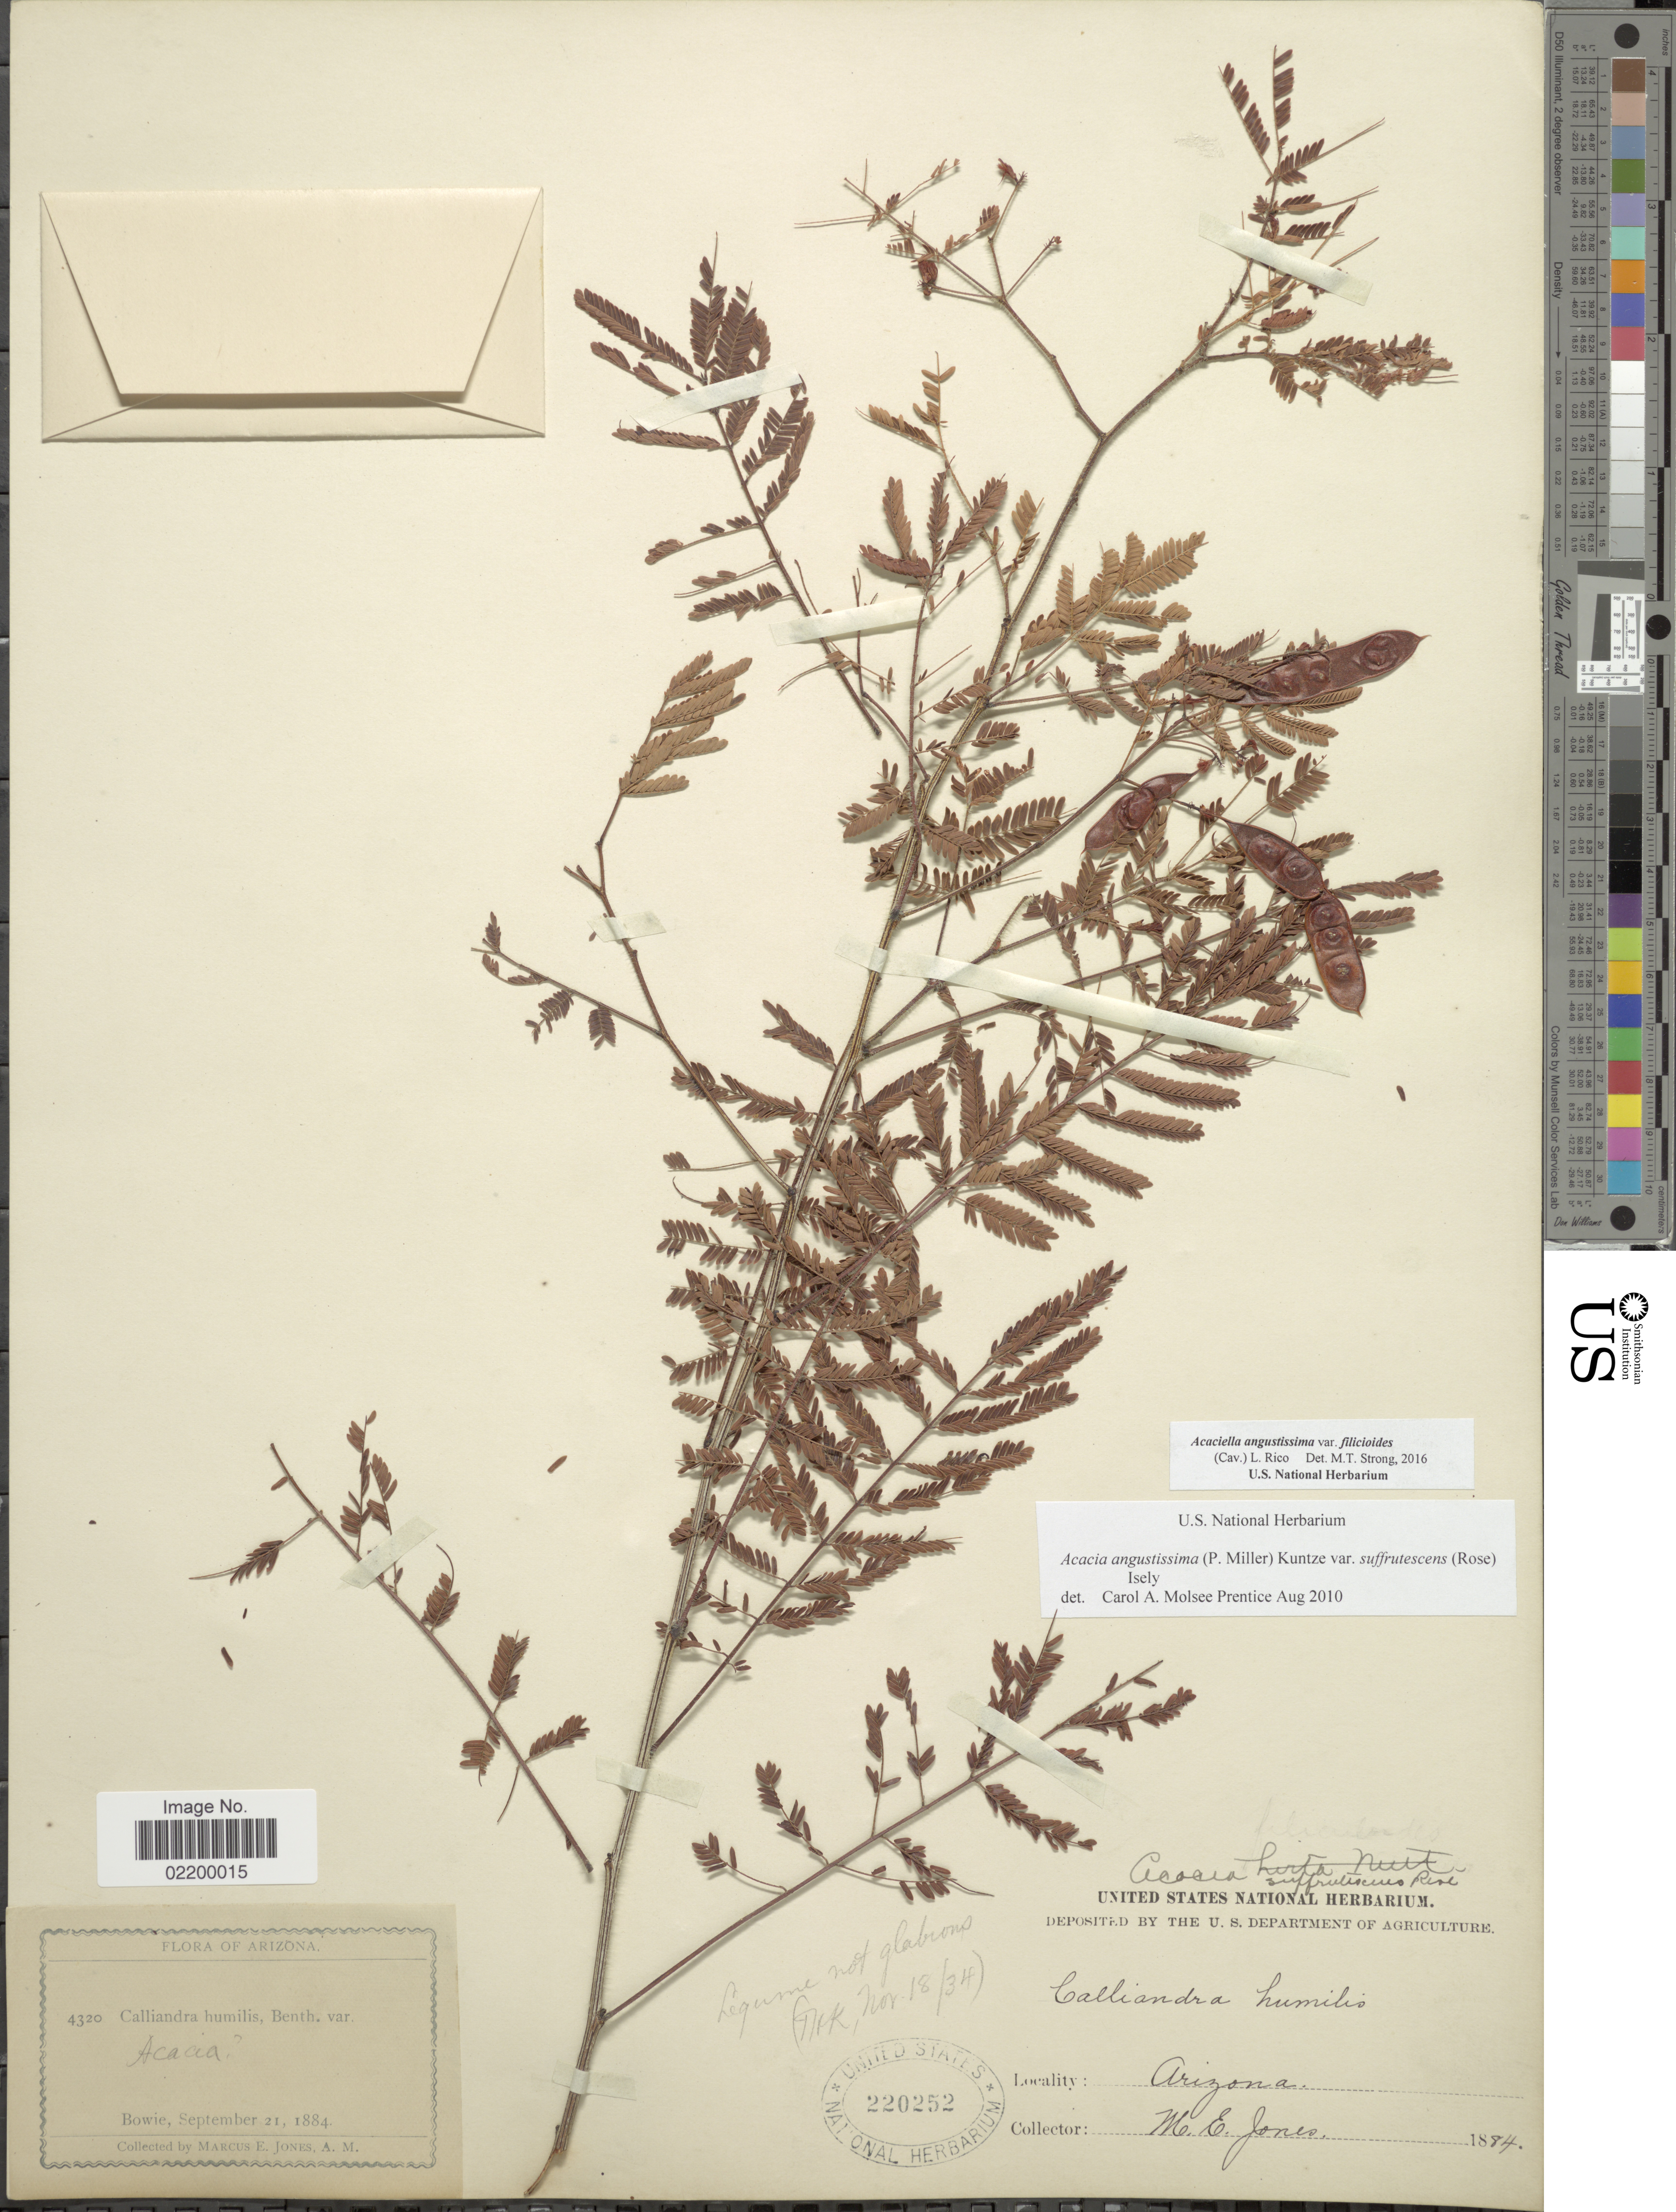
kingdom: Plantae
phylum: Tracheophyta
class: Magnoliopsida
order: Fabales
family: Fabaceae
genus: Acaciella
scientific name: Acaciella angustissima var. filicioides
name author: (Cav.) L. Rico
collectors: M. E. Jones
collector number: s.n,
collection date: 1884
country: United States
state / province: Arizona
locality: Arizona.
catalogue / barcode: US 220252